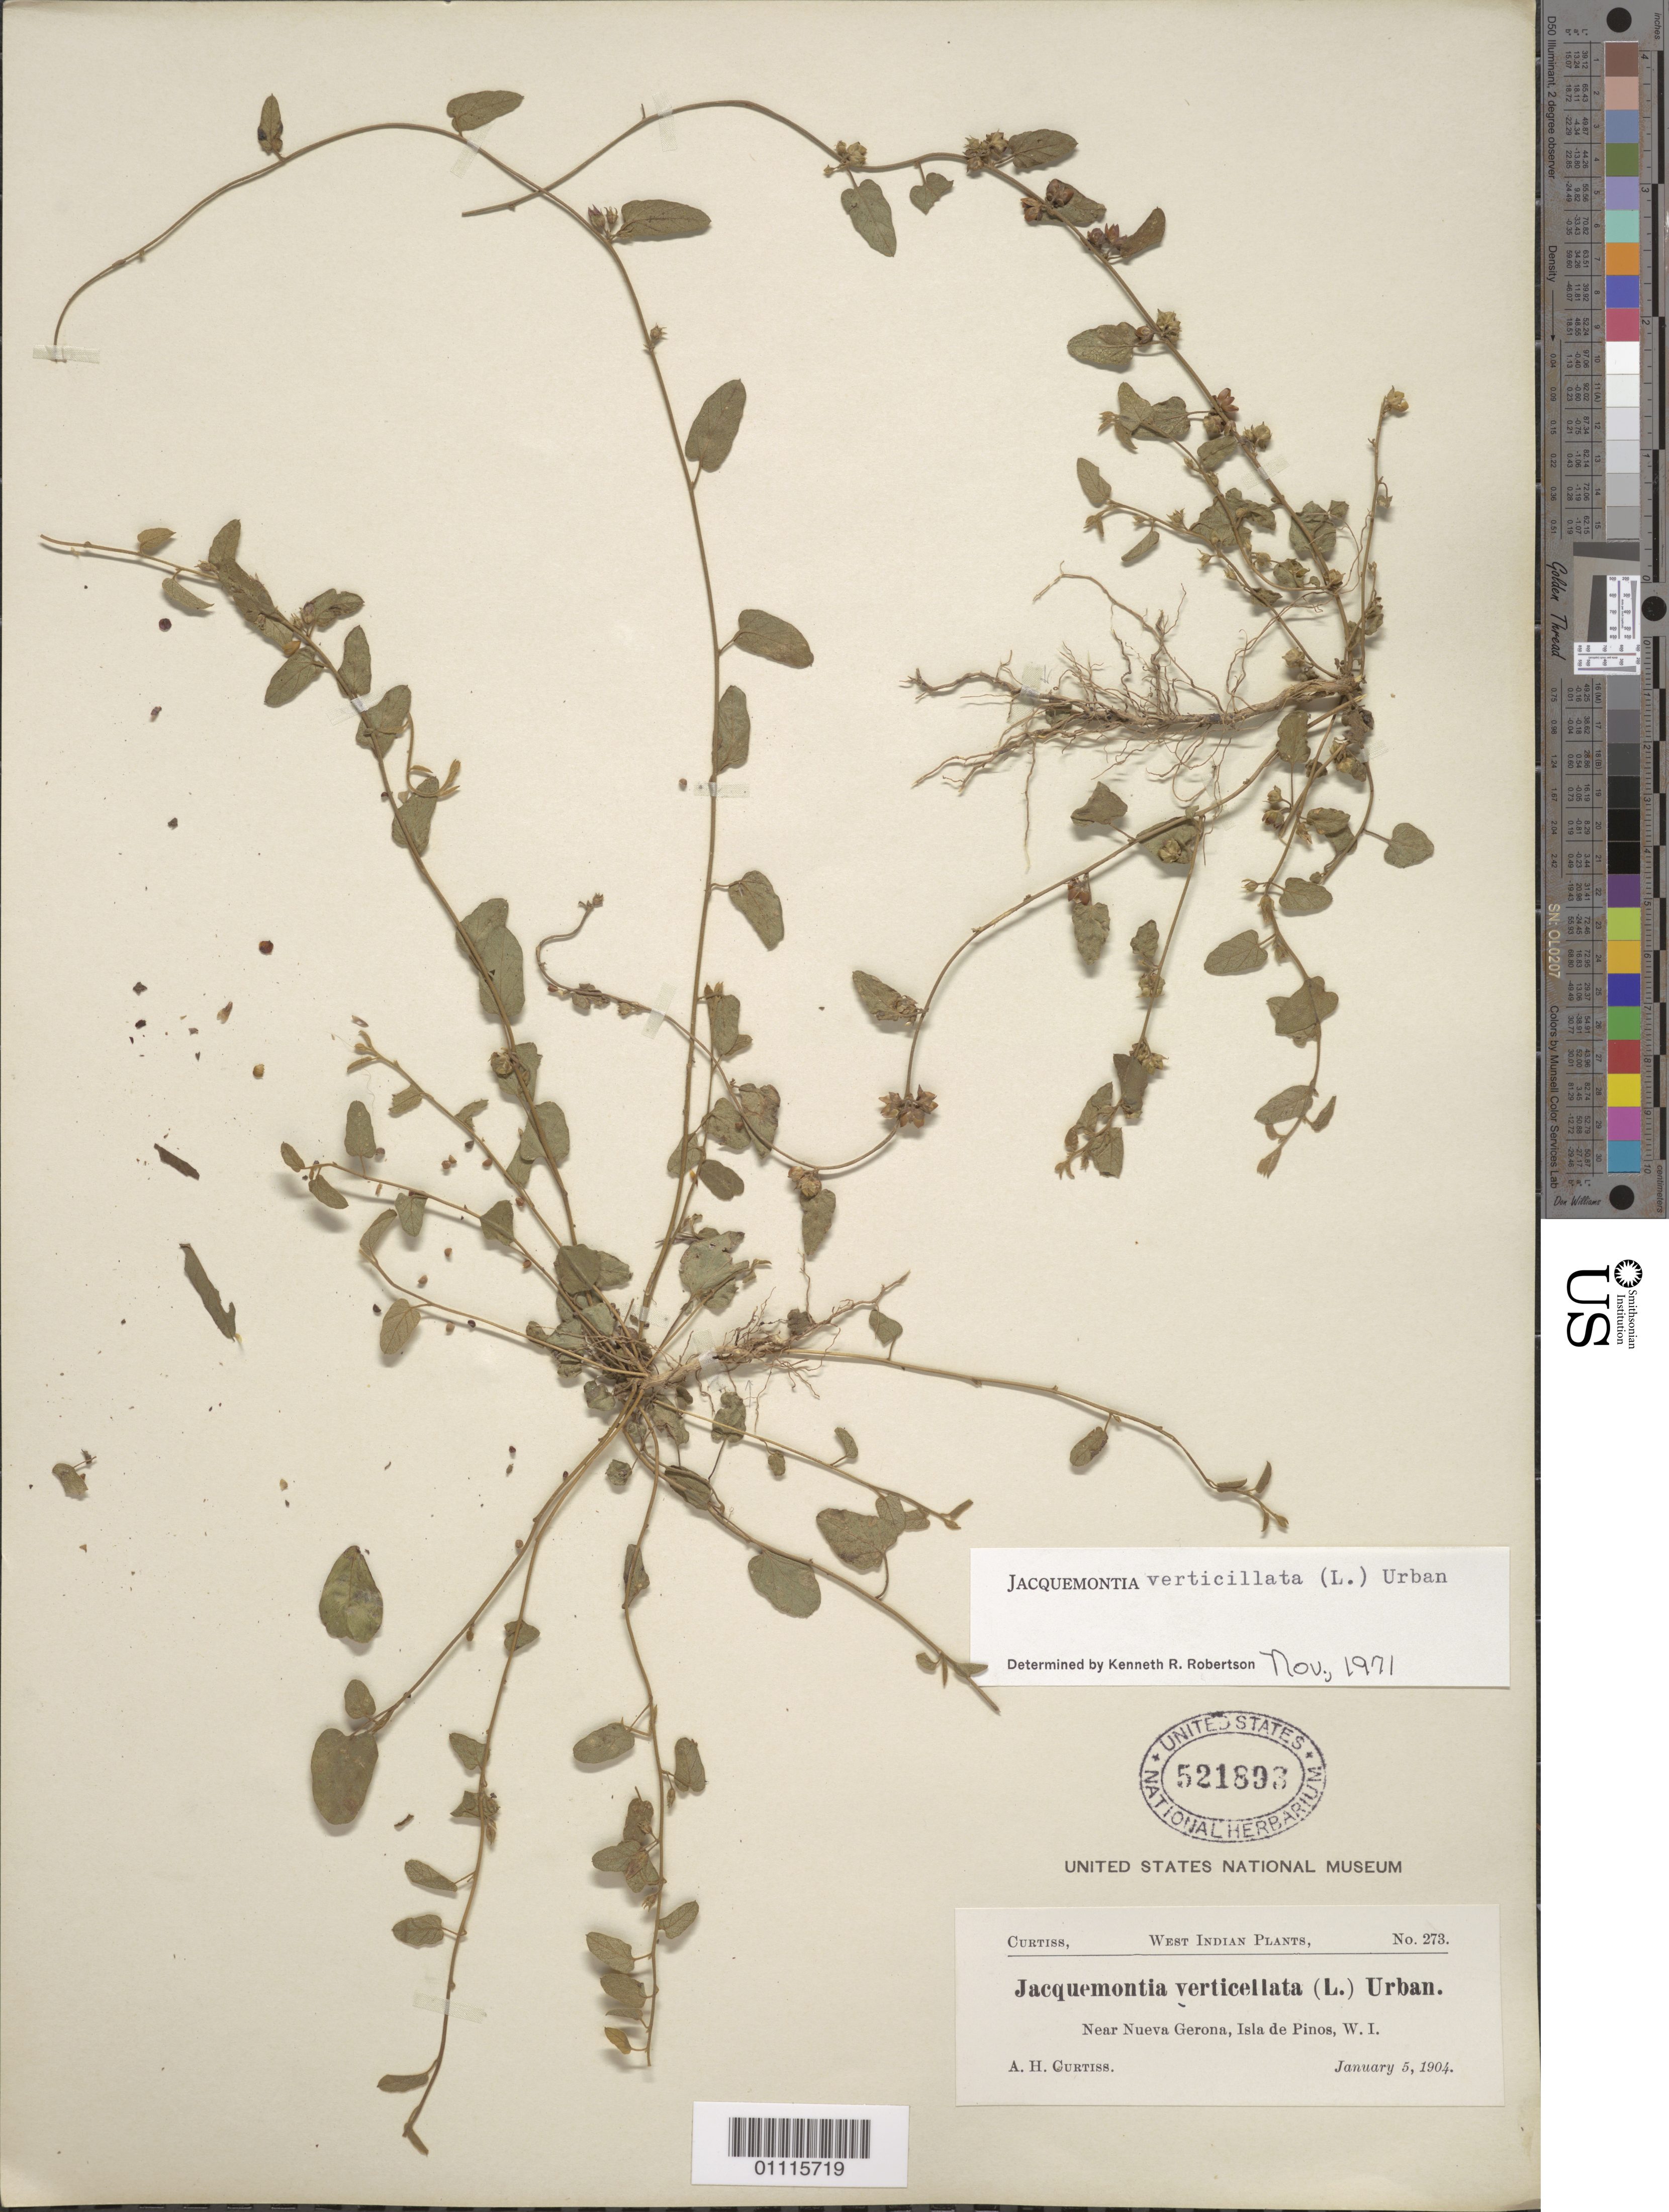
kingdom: Plantae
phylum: Tracheophyta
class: Magnoliopsida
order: Solanales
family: Convolvulaceae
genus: Jacquemontia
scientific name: Jacquemontia verticillata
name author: (L.) Urb.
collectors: A. H. Curtiss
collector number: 273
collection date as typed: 05 Jan 1904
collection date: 1904-01-05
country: Cuba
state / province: Isla de La Juventud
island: Isla de la Juventud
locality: Isle of Pines, Near Nueva Gerona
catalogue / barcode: US 521893